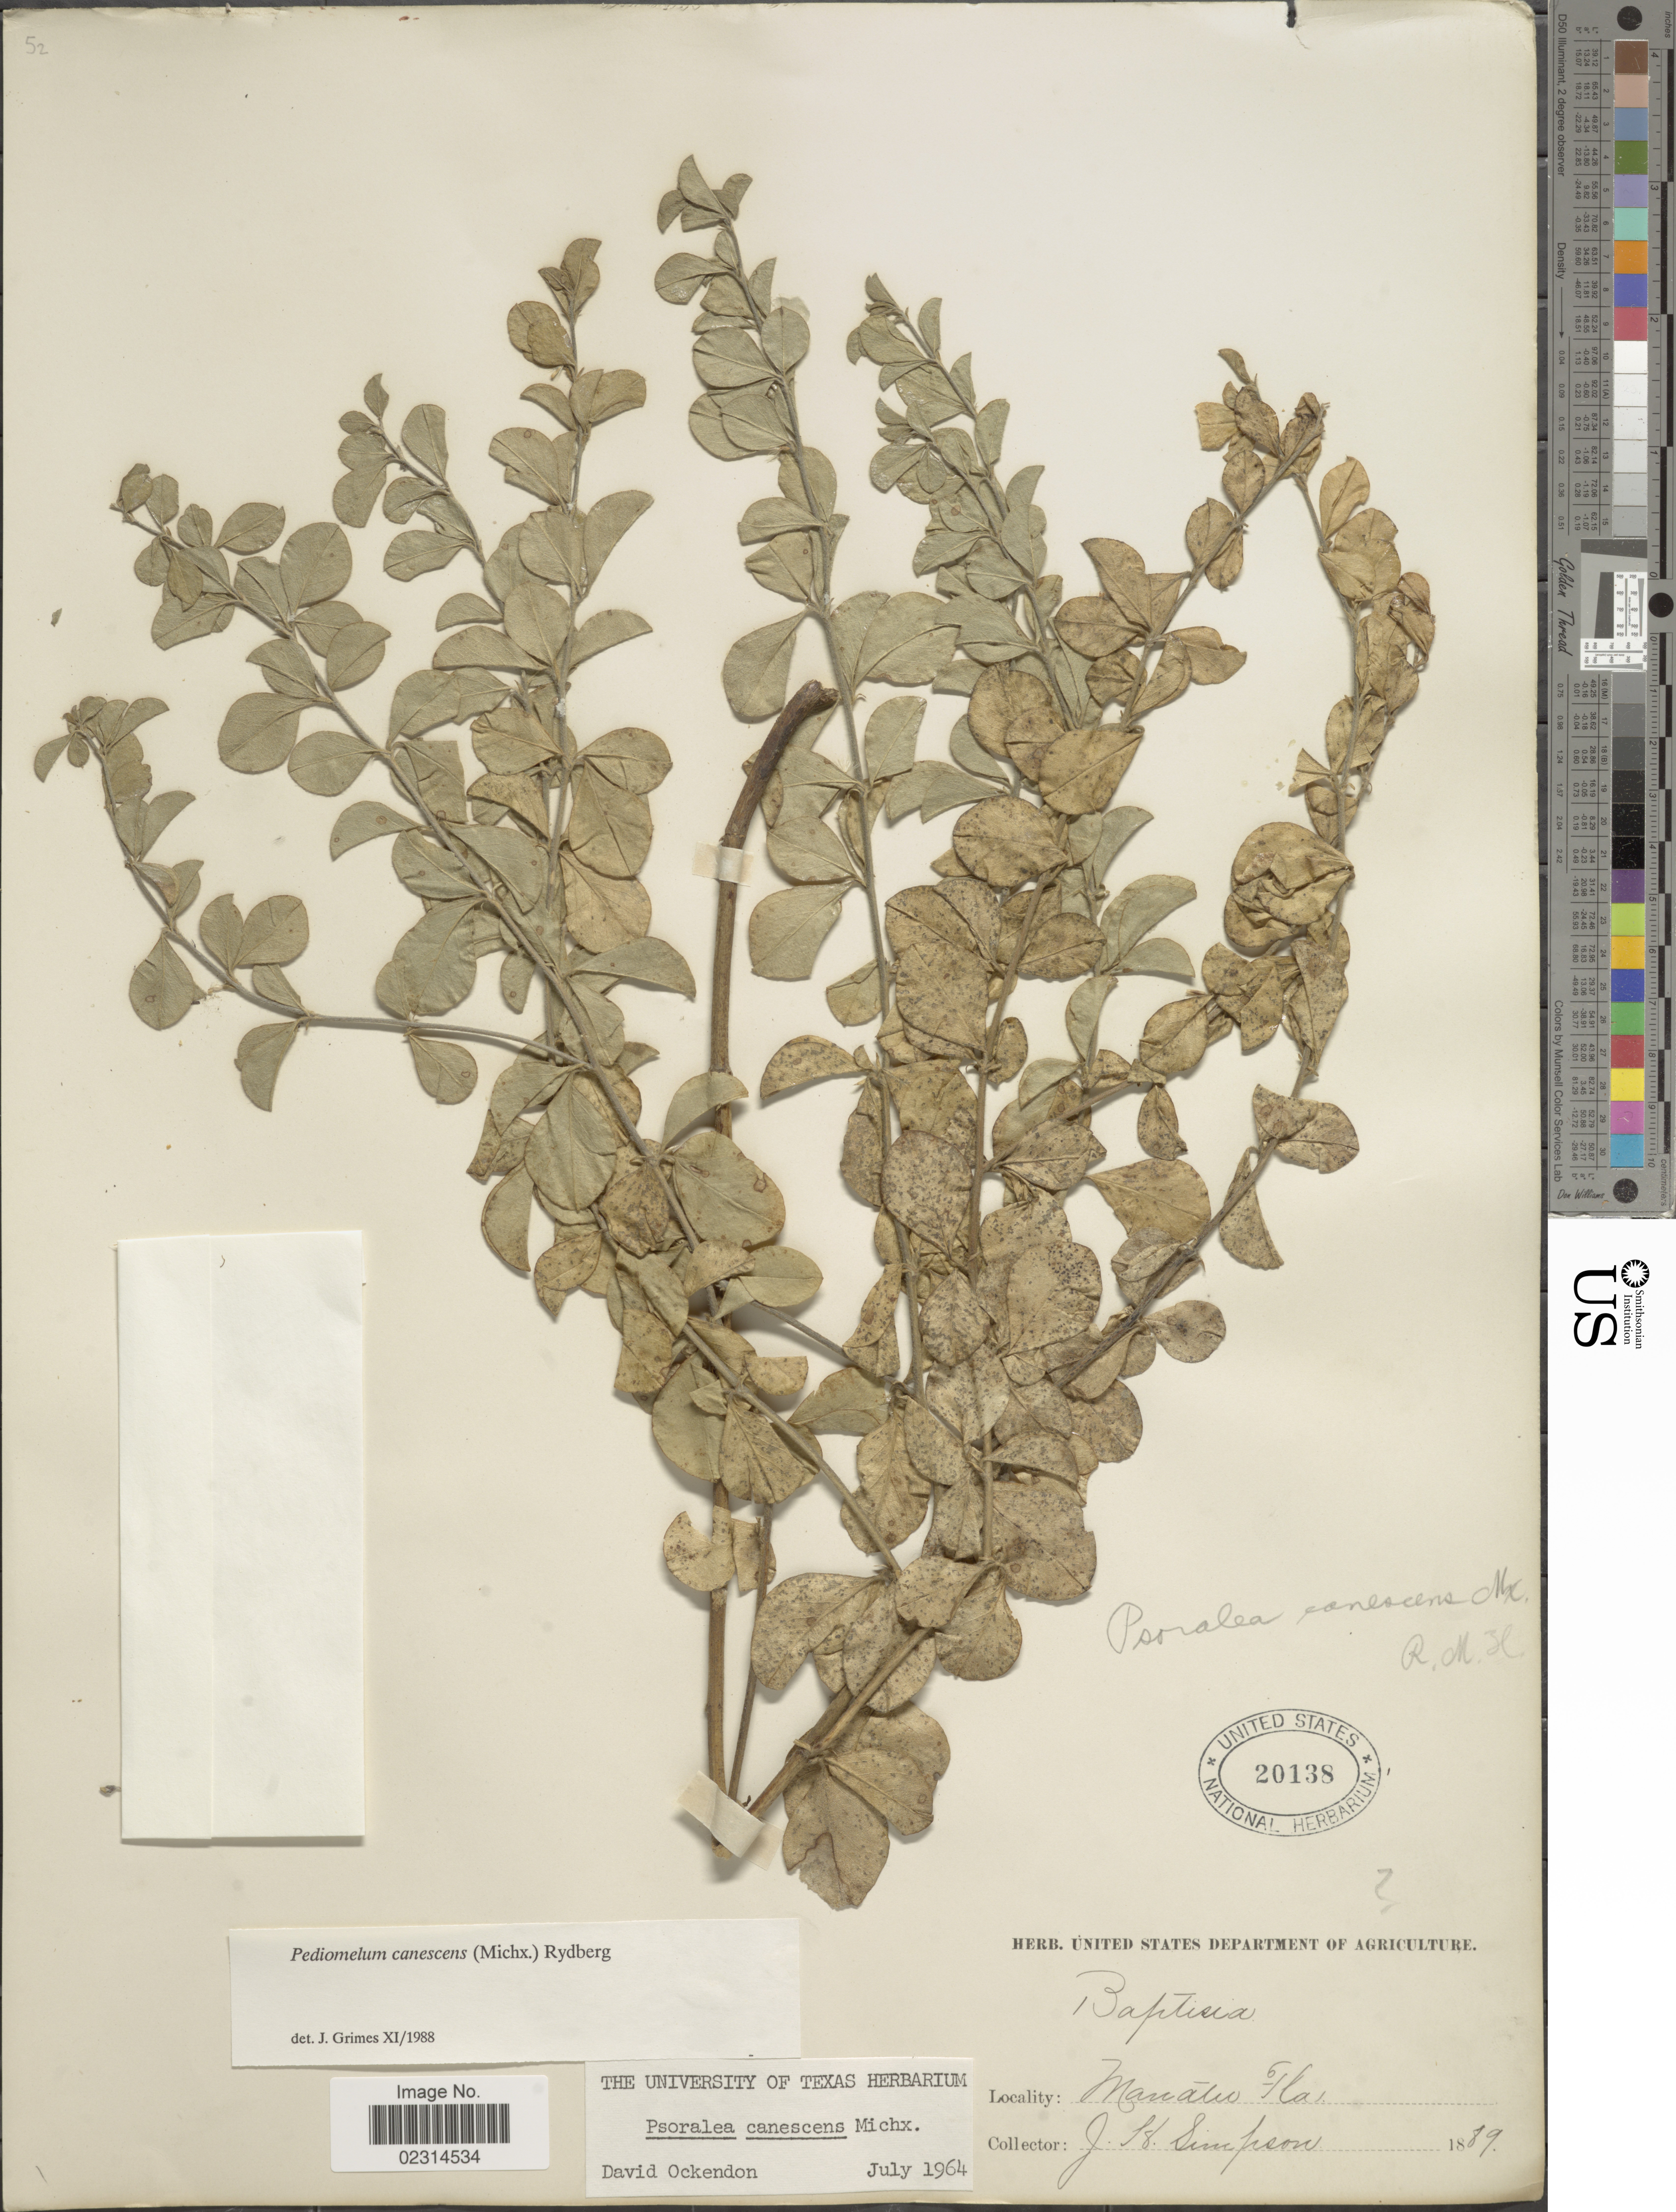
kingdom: Plantae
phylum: Tracheophyta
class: Magnoliopsida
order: Fabales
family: Fabaceae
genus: Pediomelum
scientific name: Pediomelum canescens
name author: (Michx.) Rydb.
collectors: J. H. Simpson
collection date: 1889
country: United States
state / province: Florida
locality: Manatee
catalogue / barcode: US 20138